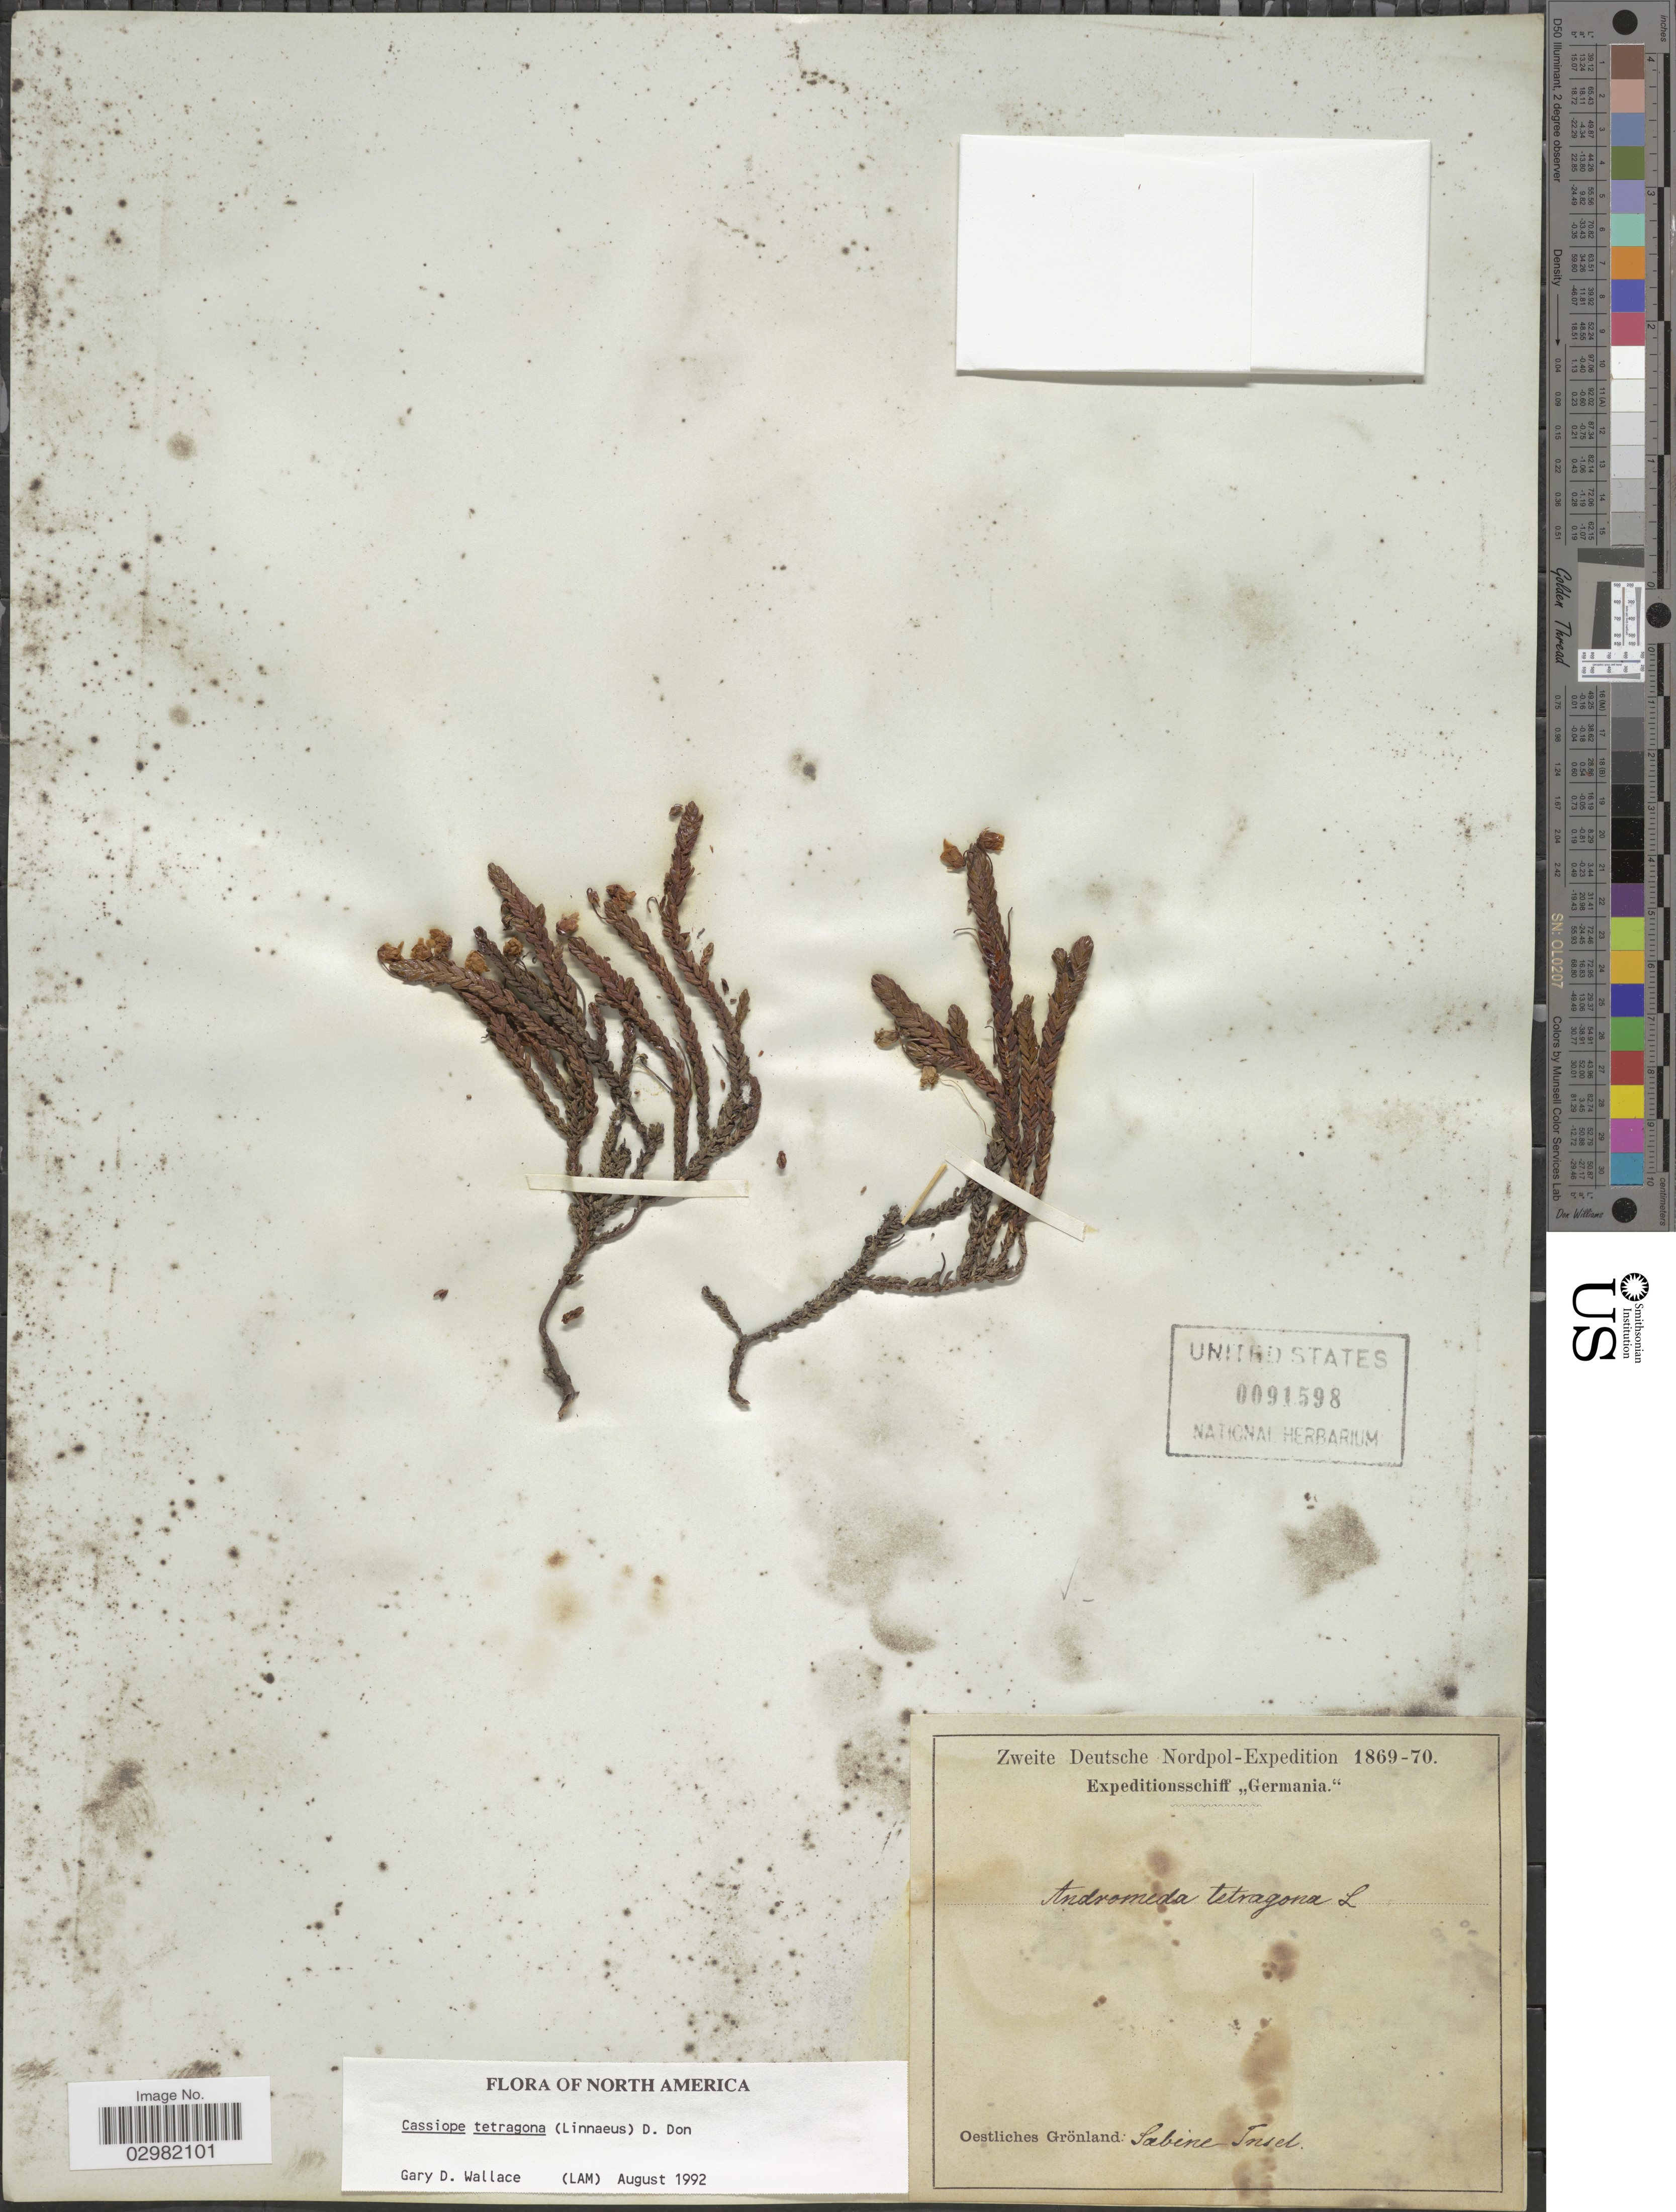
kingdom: Plantae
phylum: Tracheophyta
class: Magnoliopsida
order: Ericales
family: Ericaceae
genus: Cassiope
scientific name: Cassiope tetragona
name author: (L.) D. Don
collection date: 1869/1870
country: Greenland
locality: Oestliches Grönland: Sabine Insel.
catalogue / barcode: US 91598